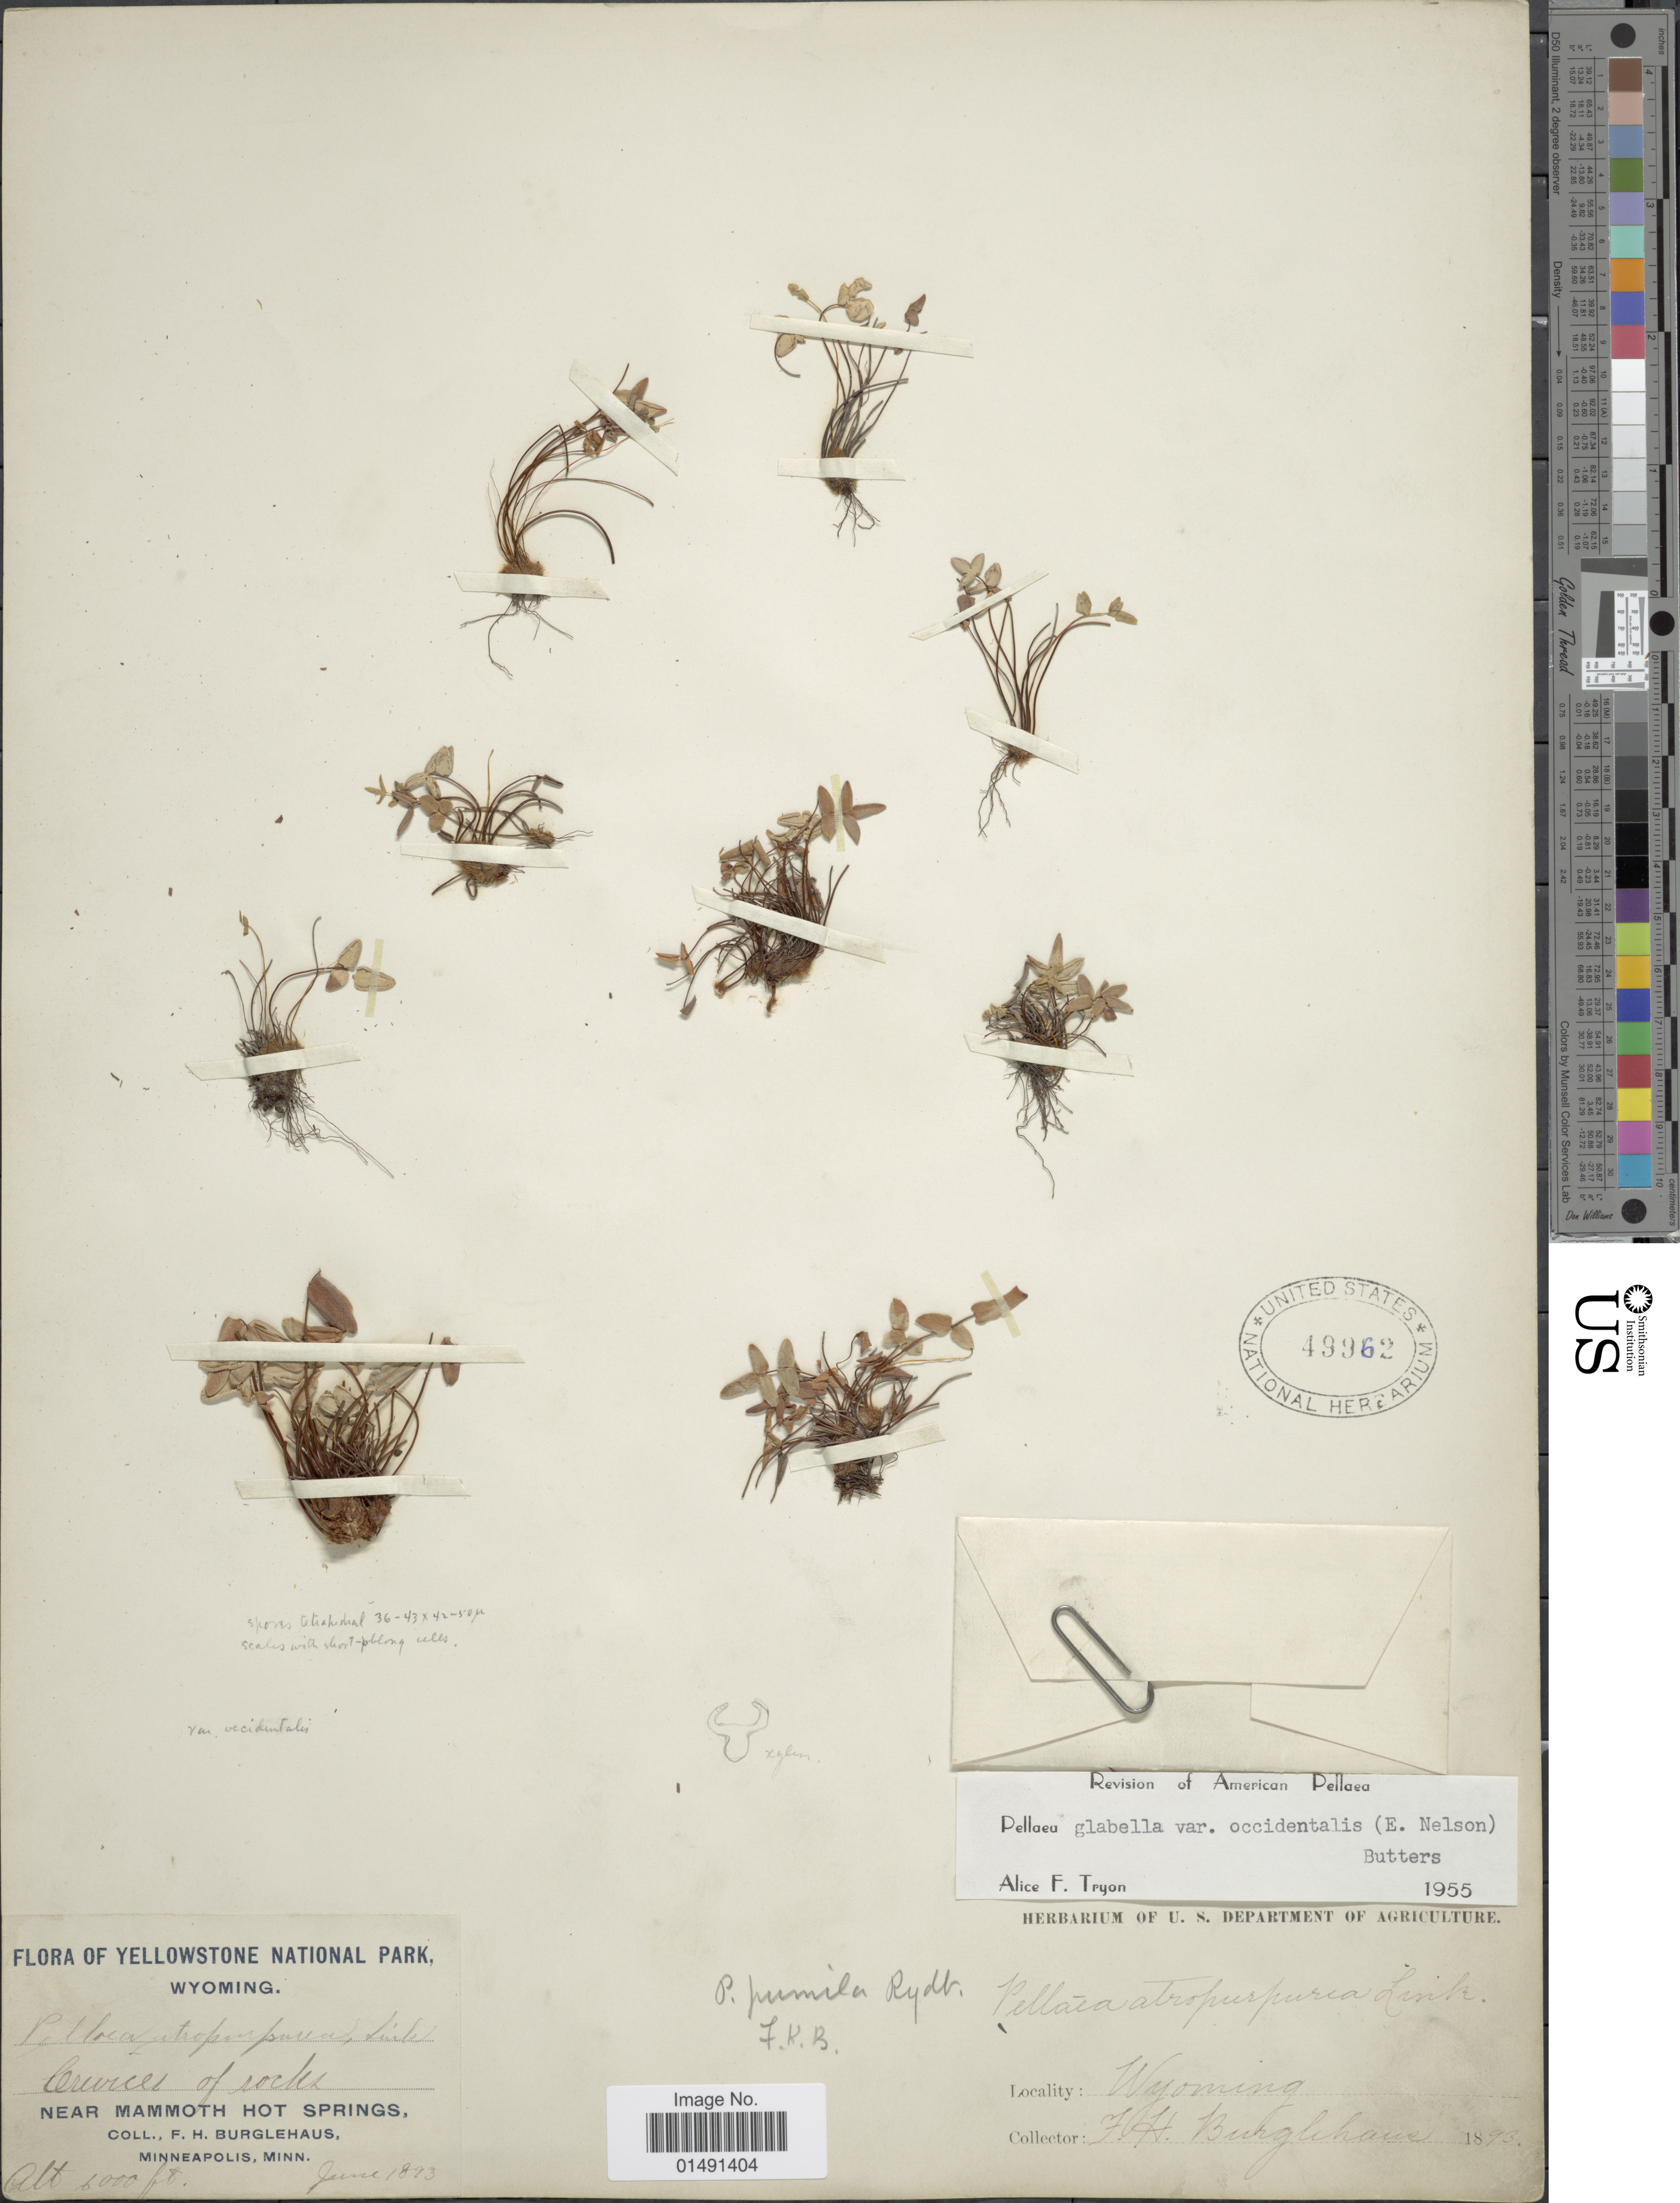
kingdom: Plantae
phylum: Tracheophyta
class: Polypodiopsida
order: Polypodiales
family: Pteridaceae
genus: Pellaea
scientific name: Pellaea glabella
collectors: F. Burglehaus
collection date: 1893-06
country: United States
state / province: Wyoming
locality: Yellowstone National Park, Crevices of rock, near Mammoth Hot Springs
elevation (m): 1829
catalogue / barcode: US 49962